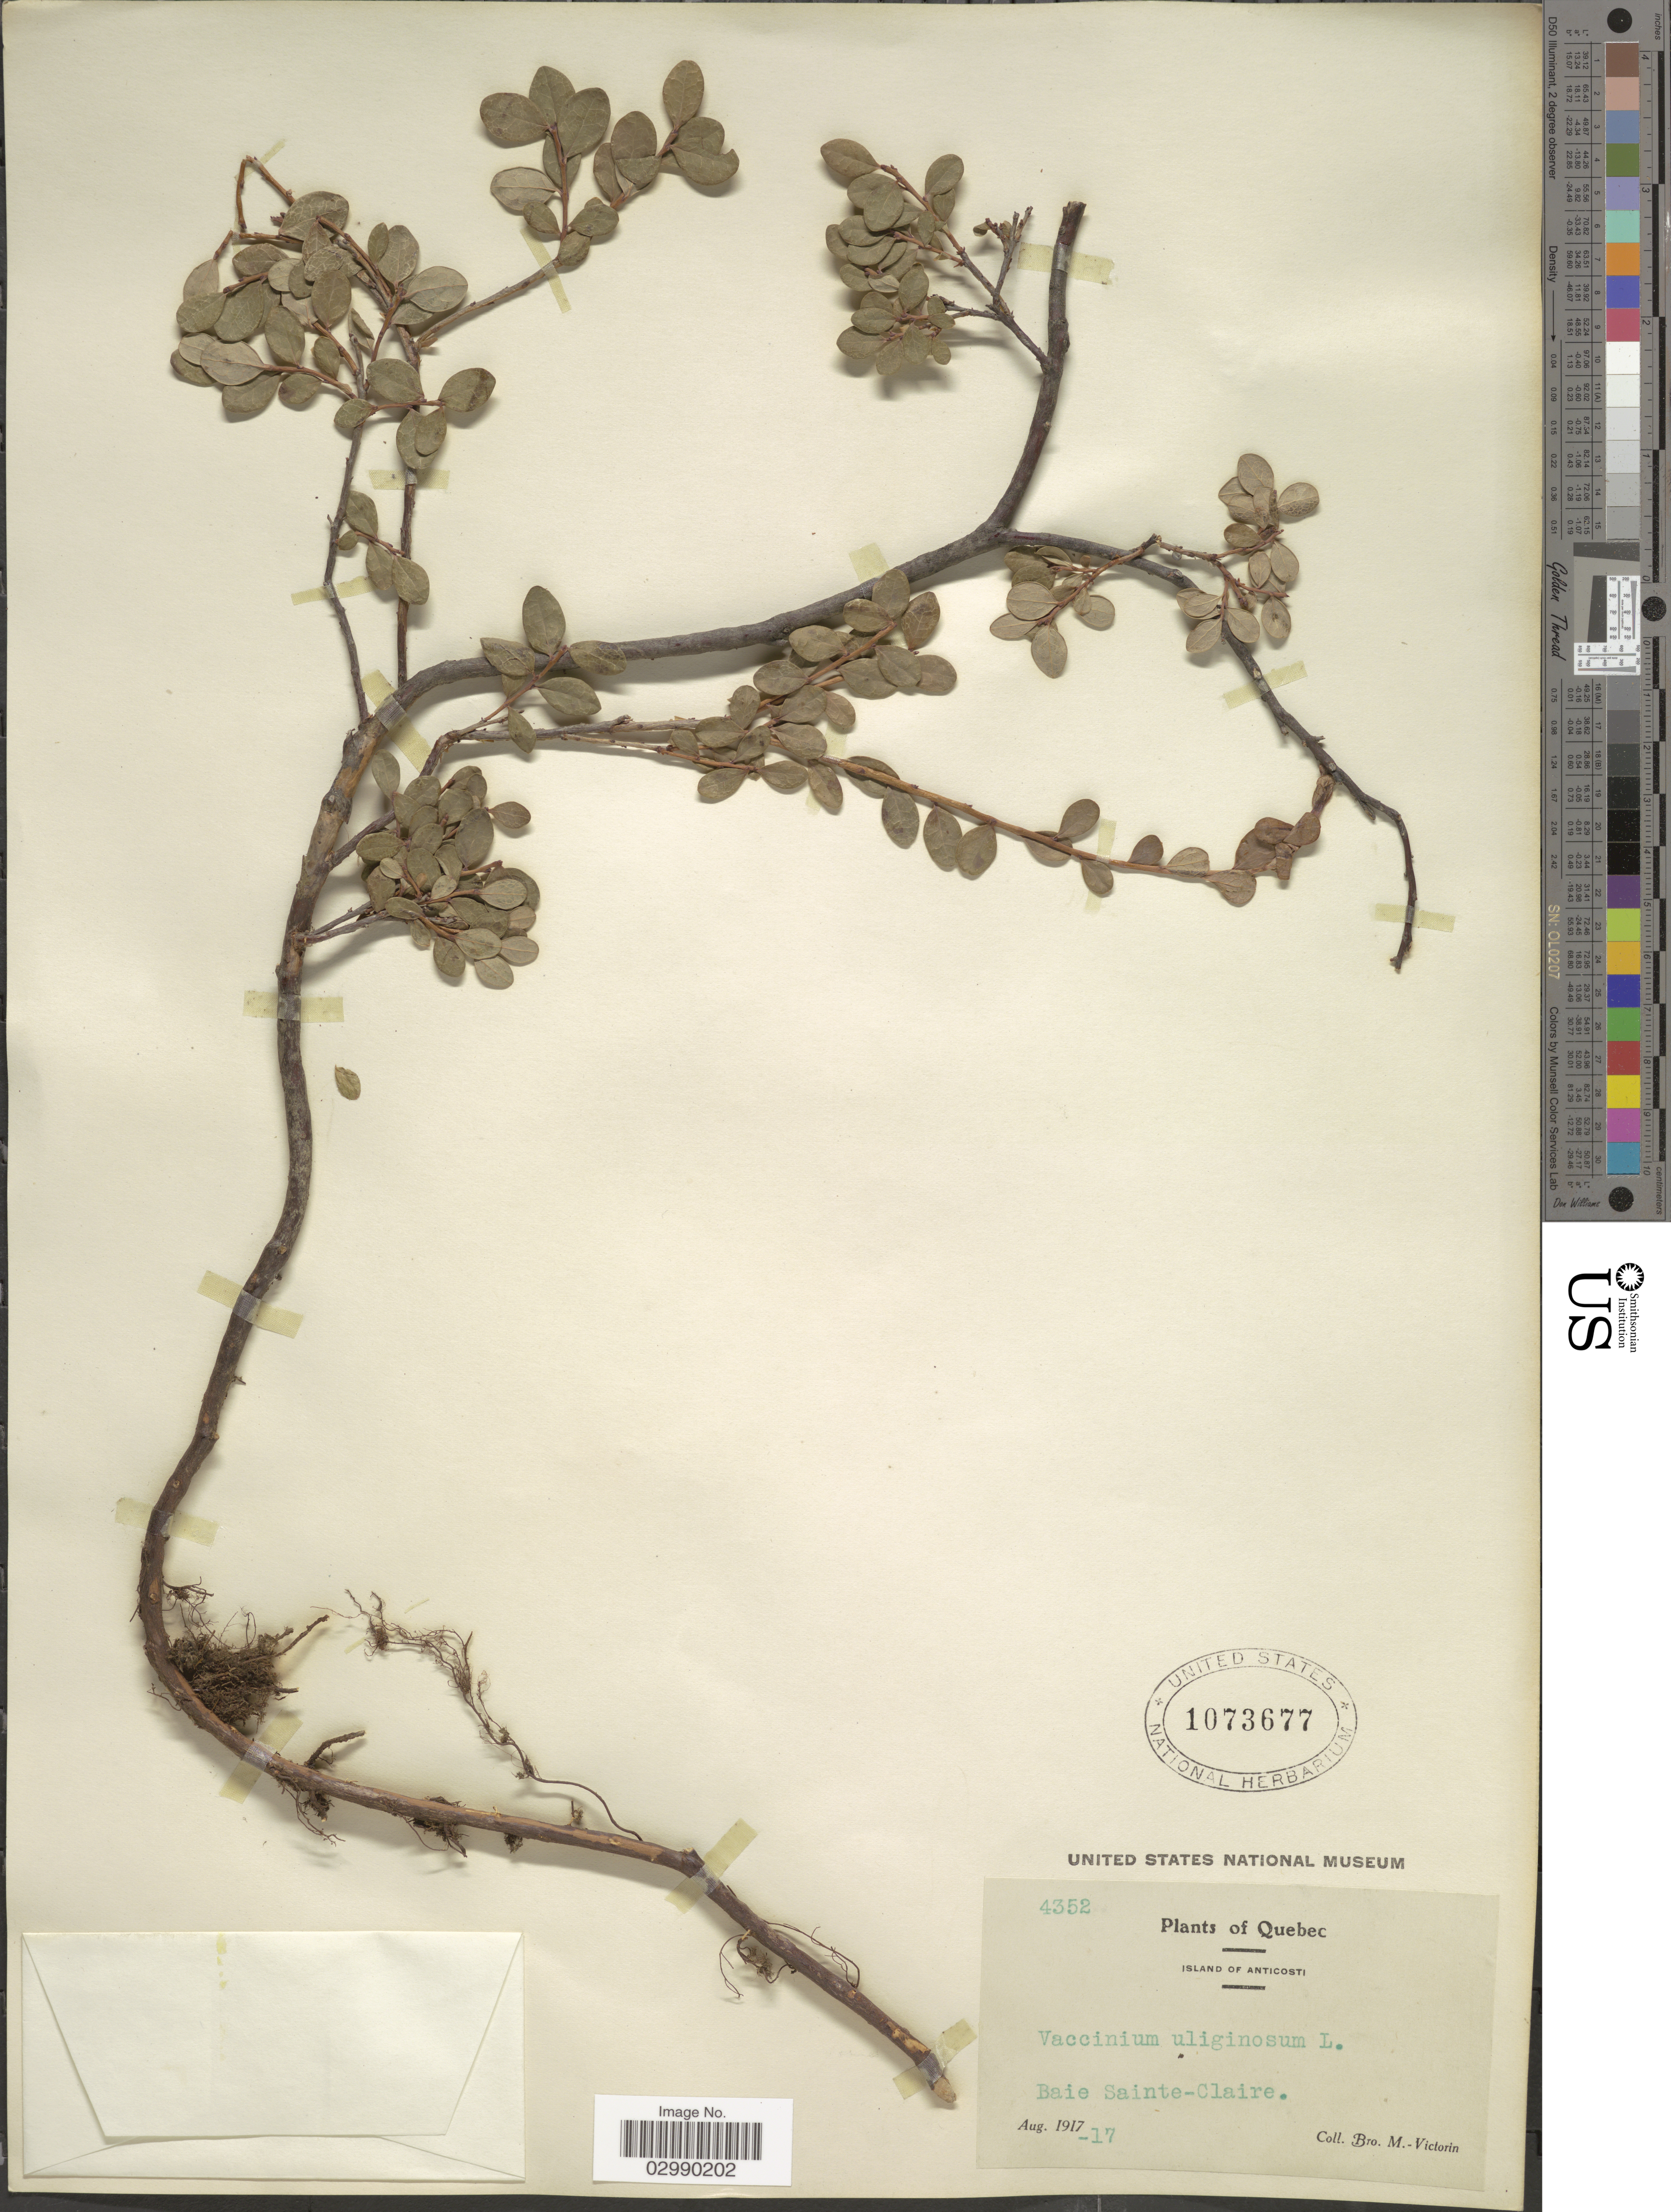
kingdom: Plantae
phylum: Tracheophyta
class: Magnoliopsida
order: Ericales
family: Ericaceae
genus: Vaccinium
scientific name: Vaccinium uliginosum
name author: L.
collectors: Fr. Marie-Victorin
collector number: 4352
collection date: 1917-08-17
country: Canada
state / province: Quebec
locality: Island of Anticosti, Baie Sainte-Claire.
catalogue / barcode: US 1073677